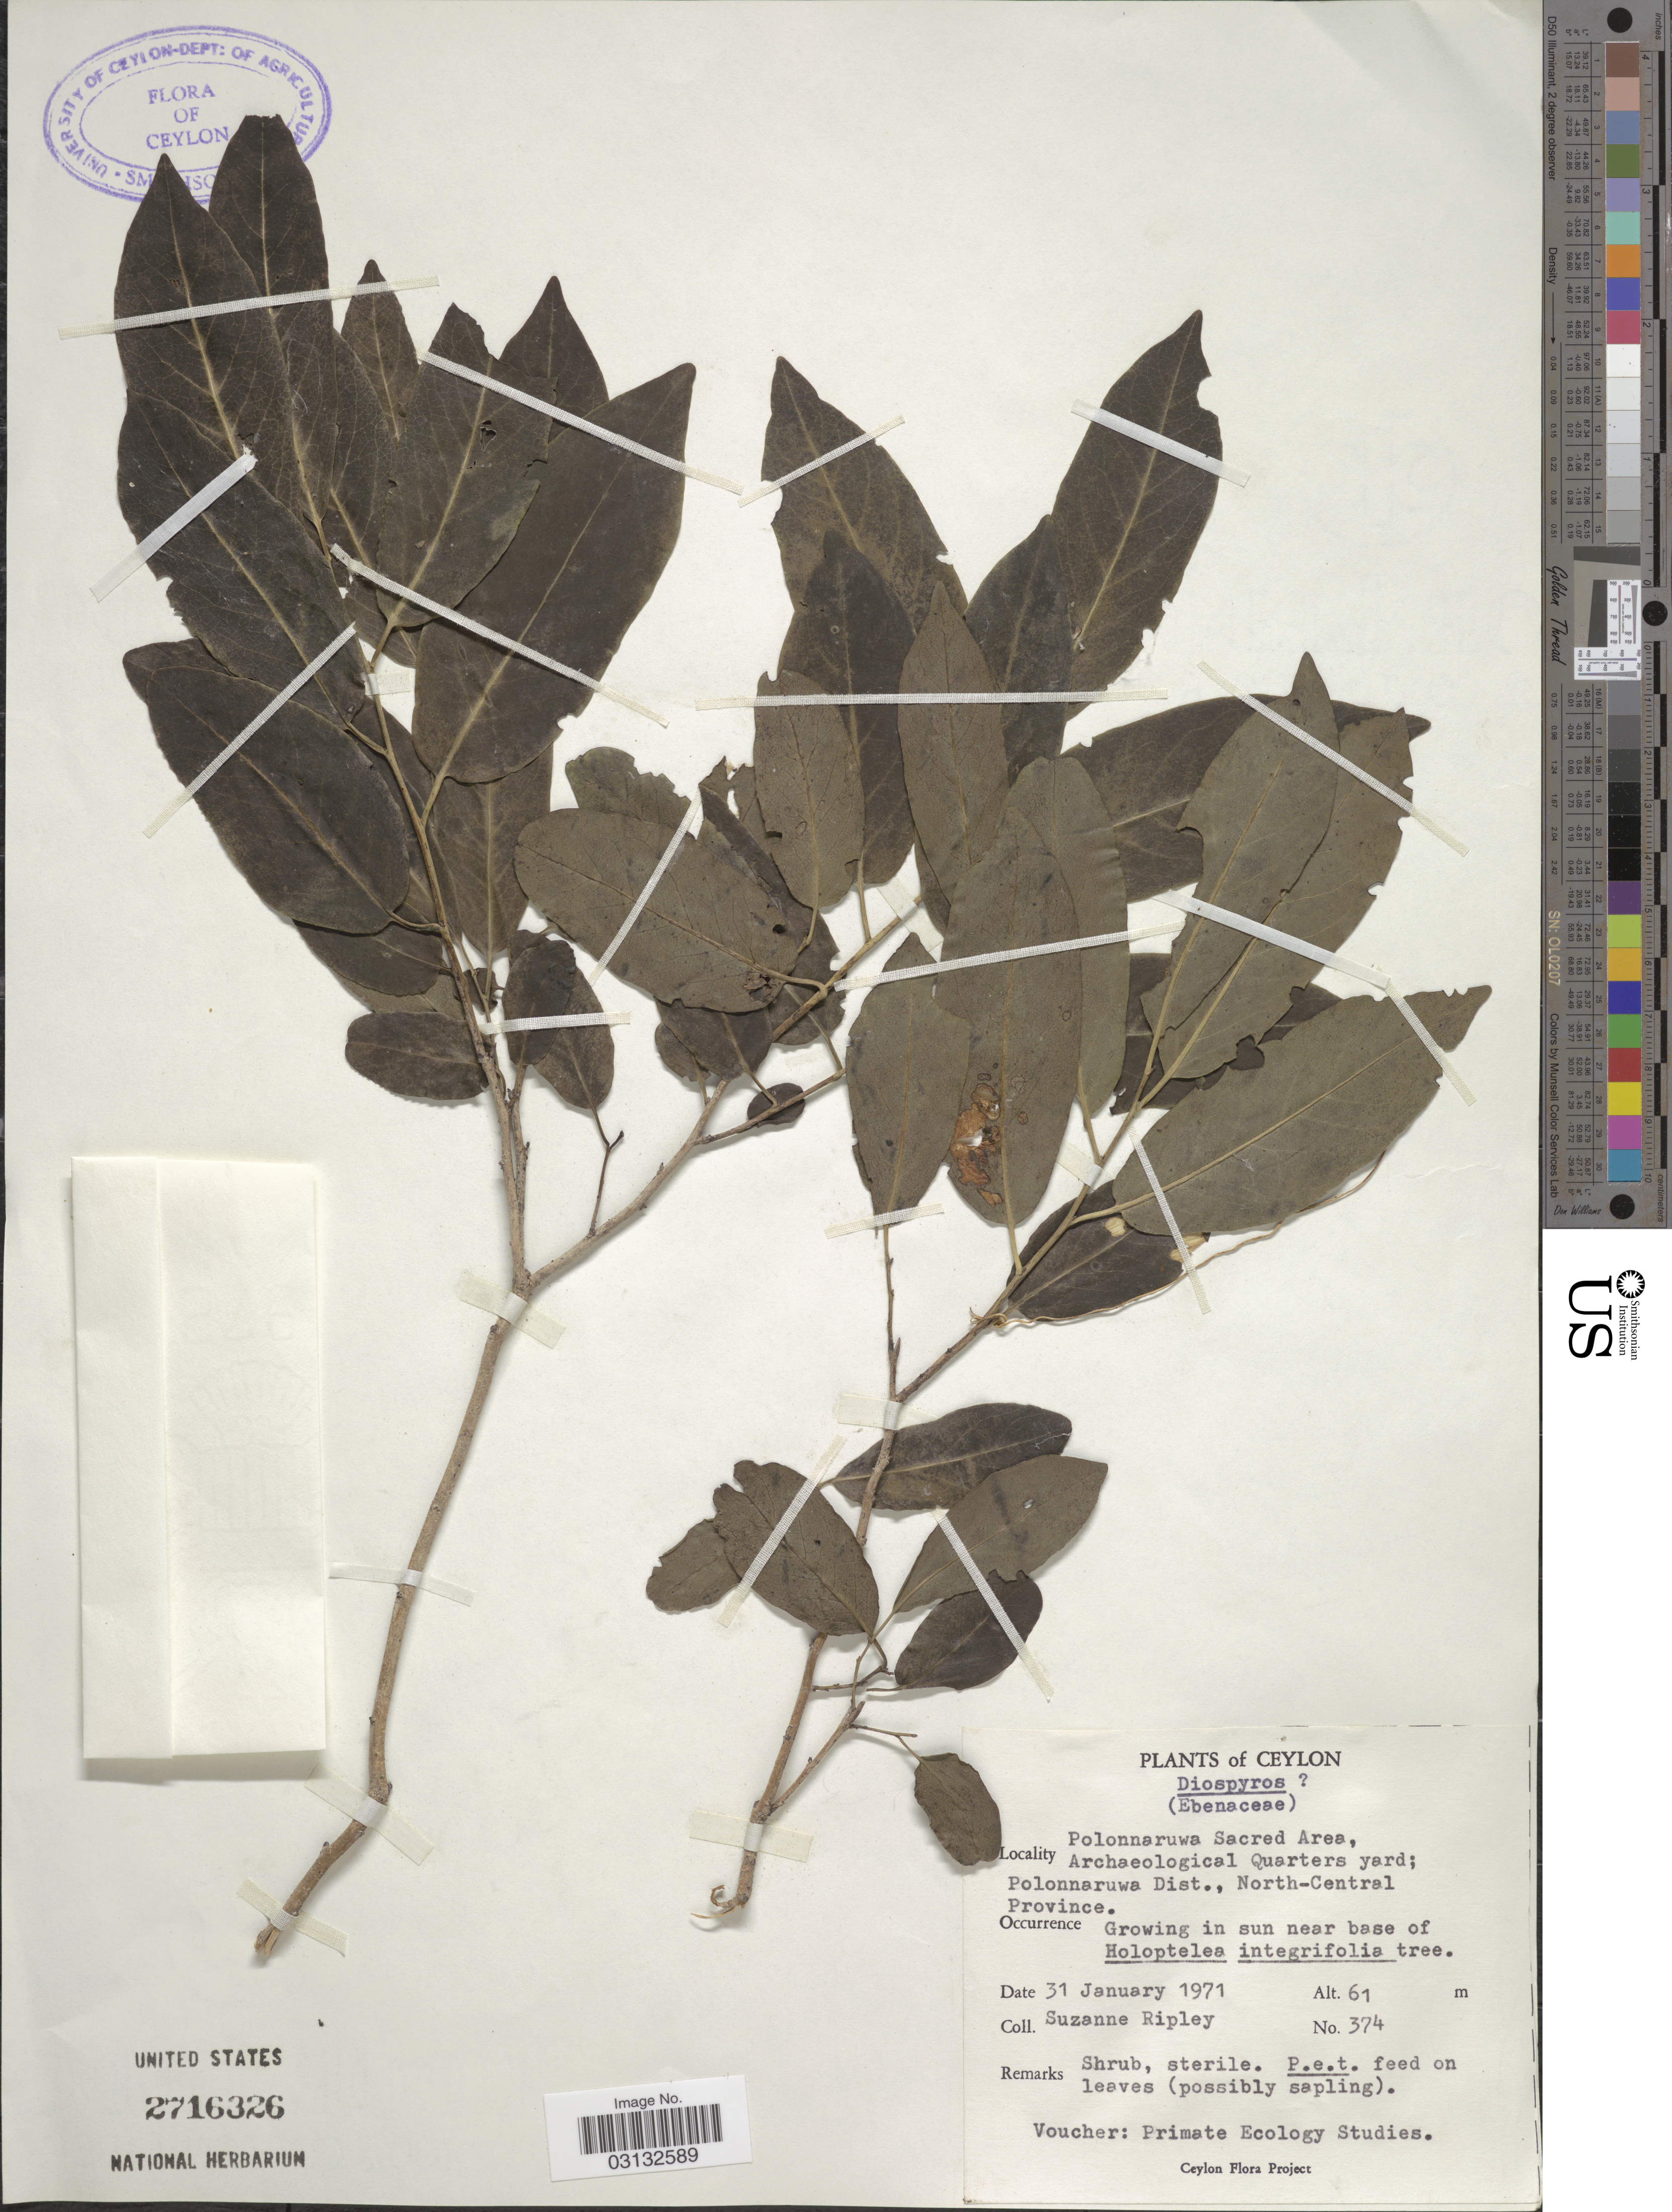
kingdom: Plantae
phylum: Tracheophyta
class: Magnoliopsida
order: Ericales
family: Ebenaceae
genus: Diospyros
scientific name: Diospyros sp.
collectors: S. Ripley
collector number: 374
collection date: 1971-01-31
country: Sri Lanka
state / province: North Central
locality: Ceylon. Polonnaruwa Sacred Area, Archaeological Quarters yard; Polonnaruw Dist.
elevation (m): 61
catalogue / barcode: US 2716326